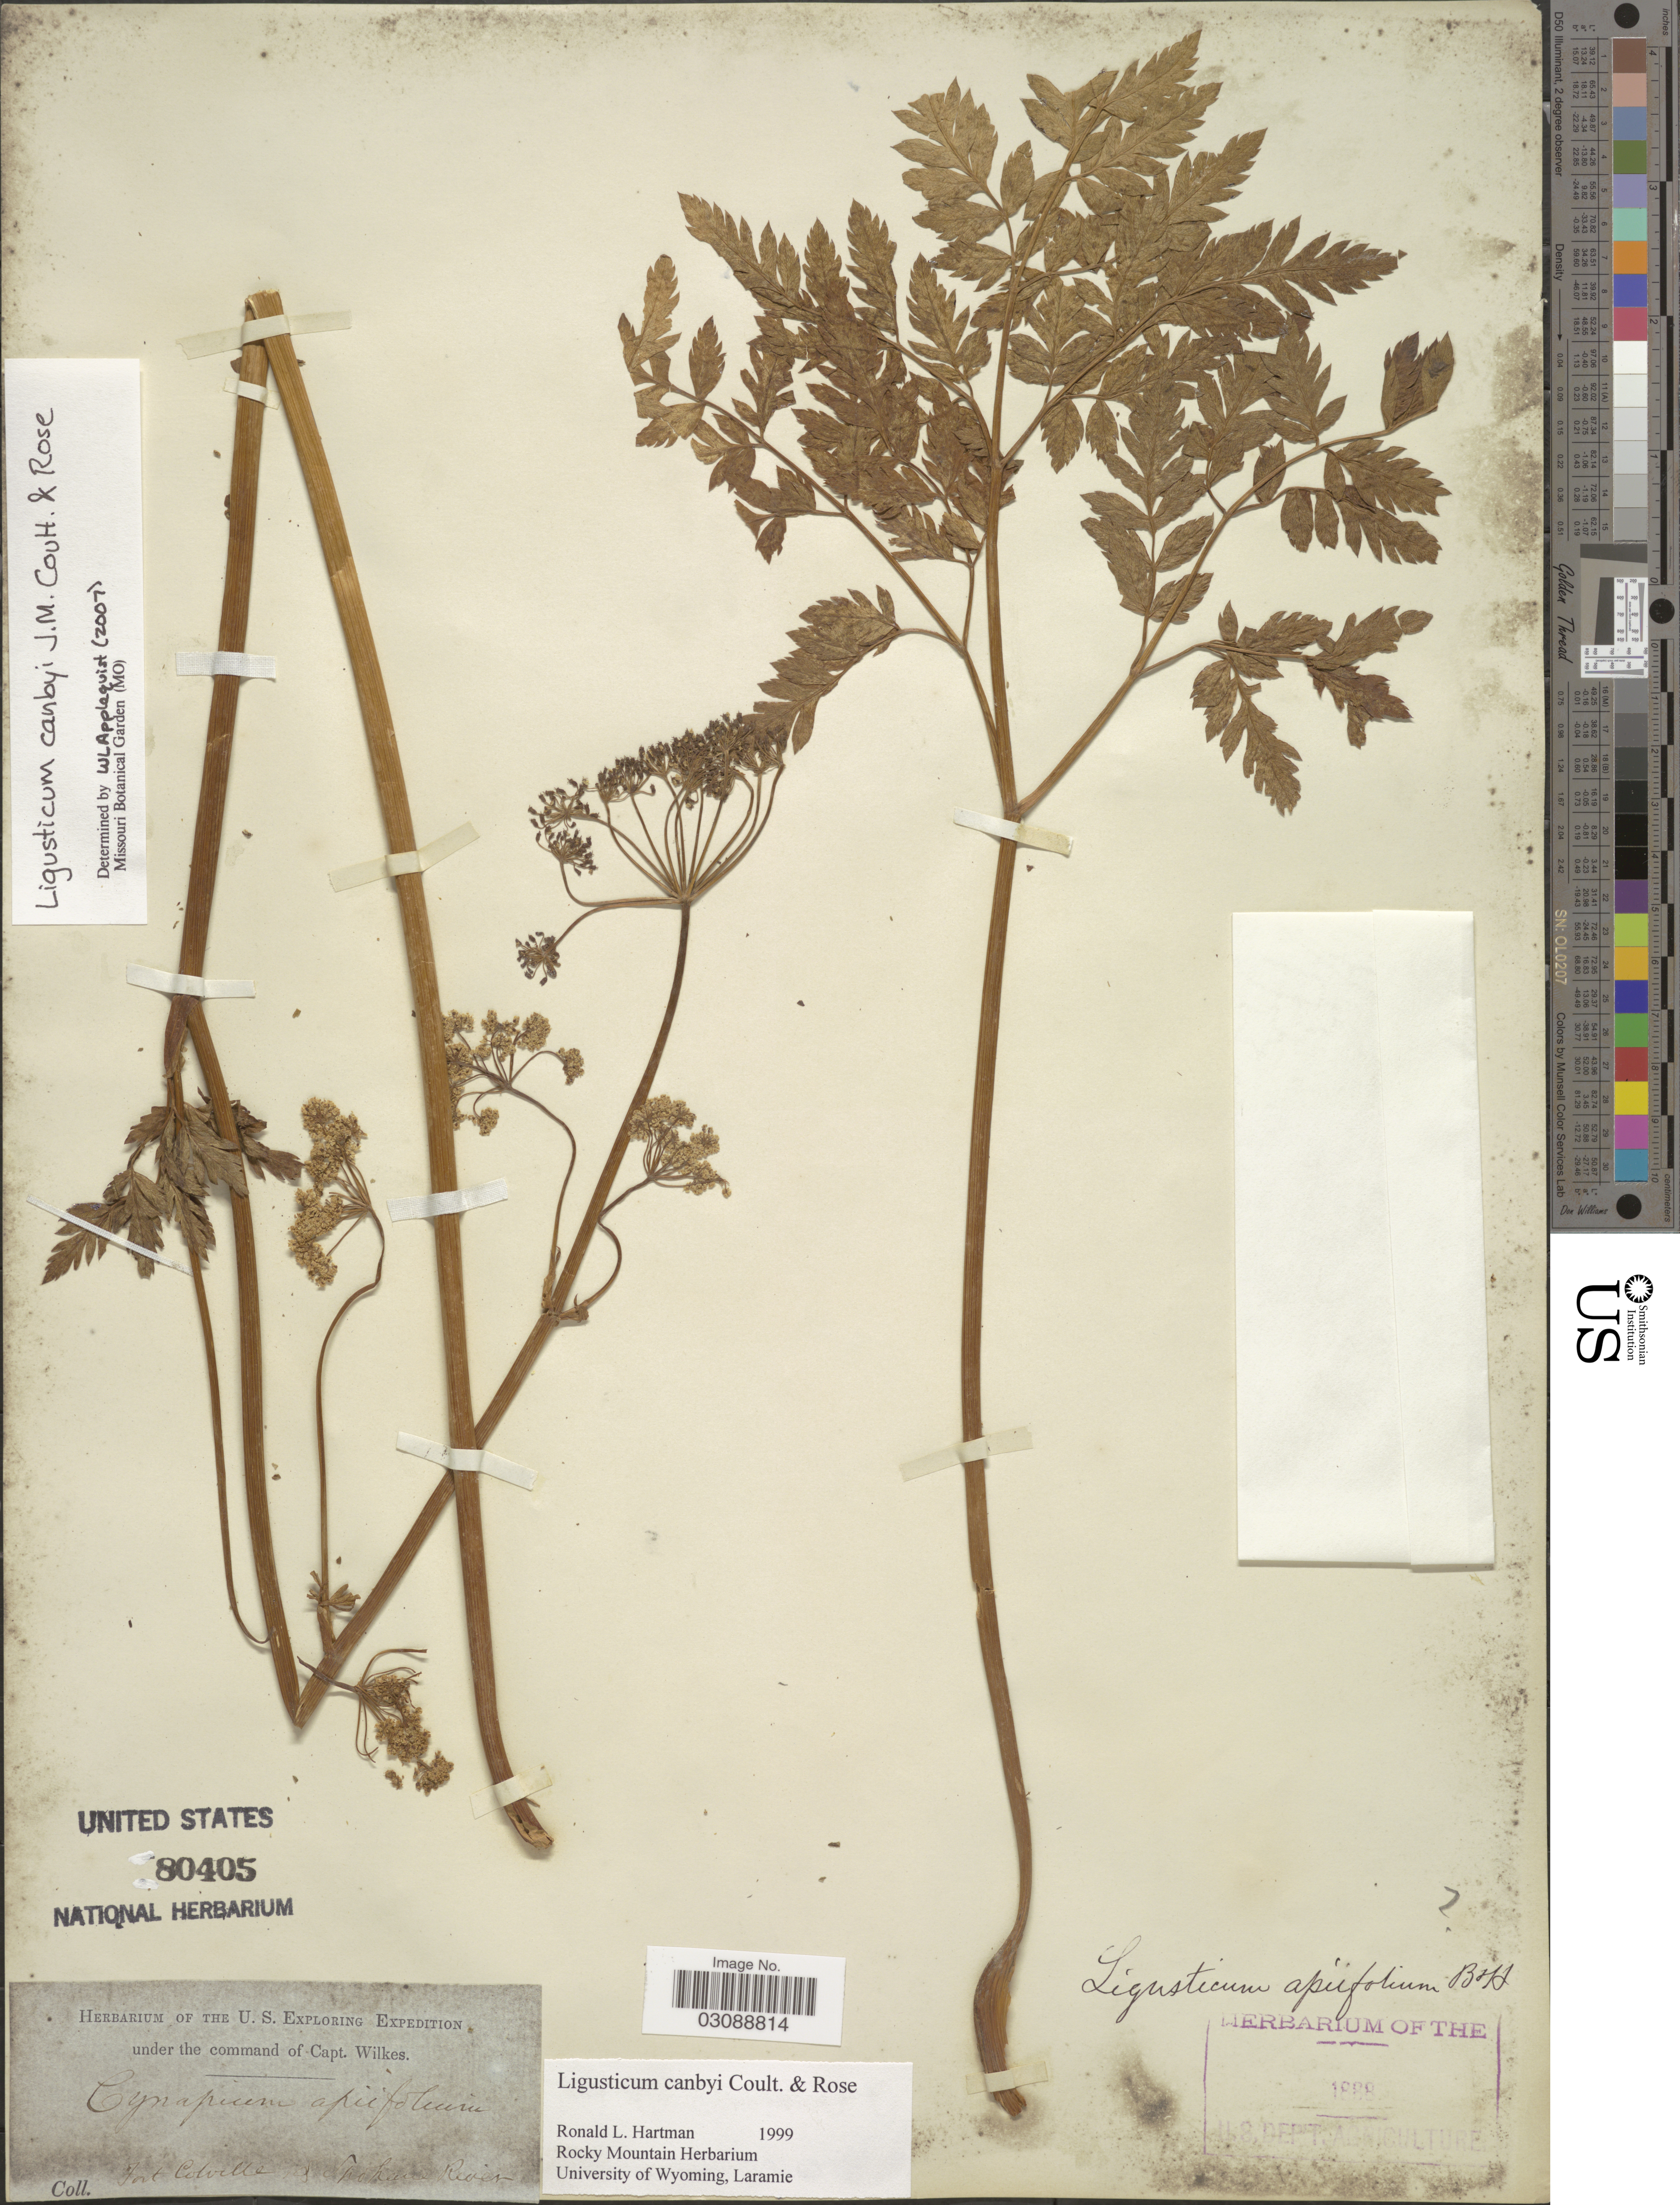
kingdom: Plantae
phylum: Tracheophyta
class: Magnoliopsida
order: Apiales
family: Apiaceae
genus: Ligusticum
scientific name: Ligusticum canbyi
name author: J.M. Coult. & Rose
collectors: Wilkes Explor. Exped.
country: United States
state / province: Washington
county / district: Spokane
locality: Fort Colville. Spokane River.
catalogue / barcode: US 80405